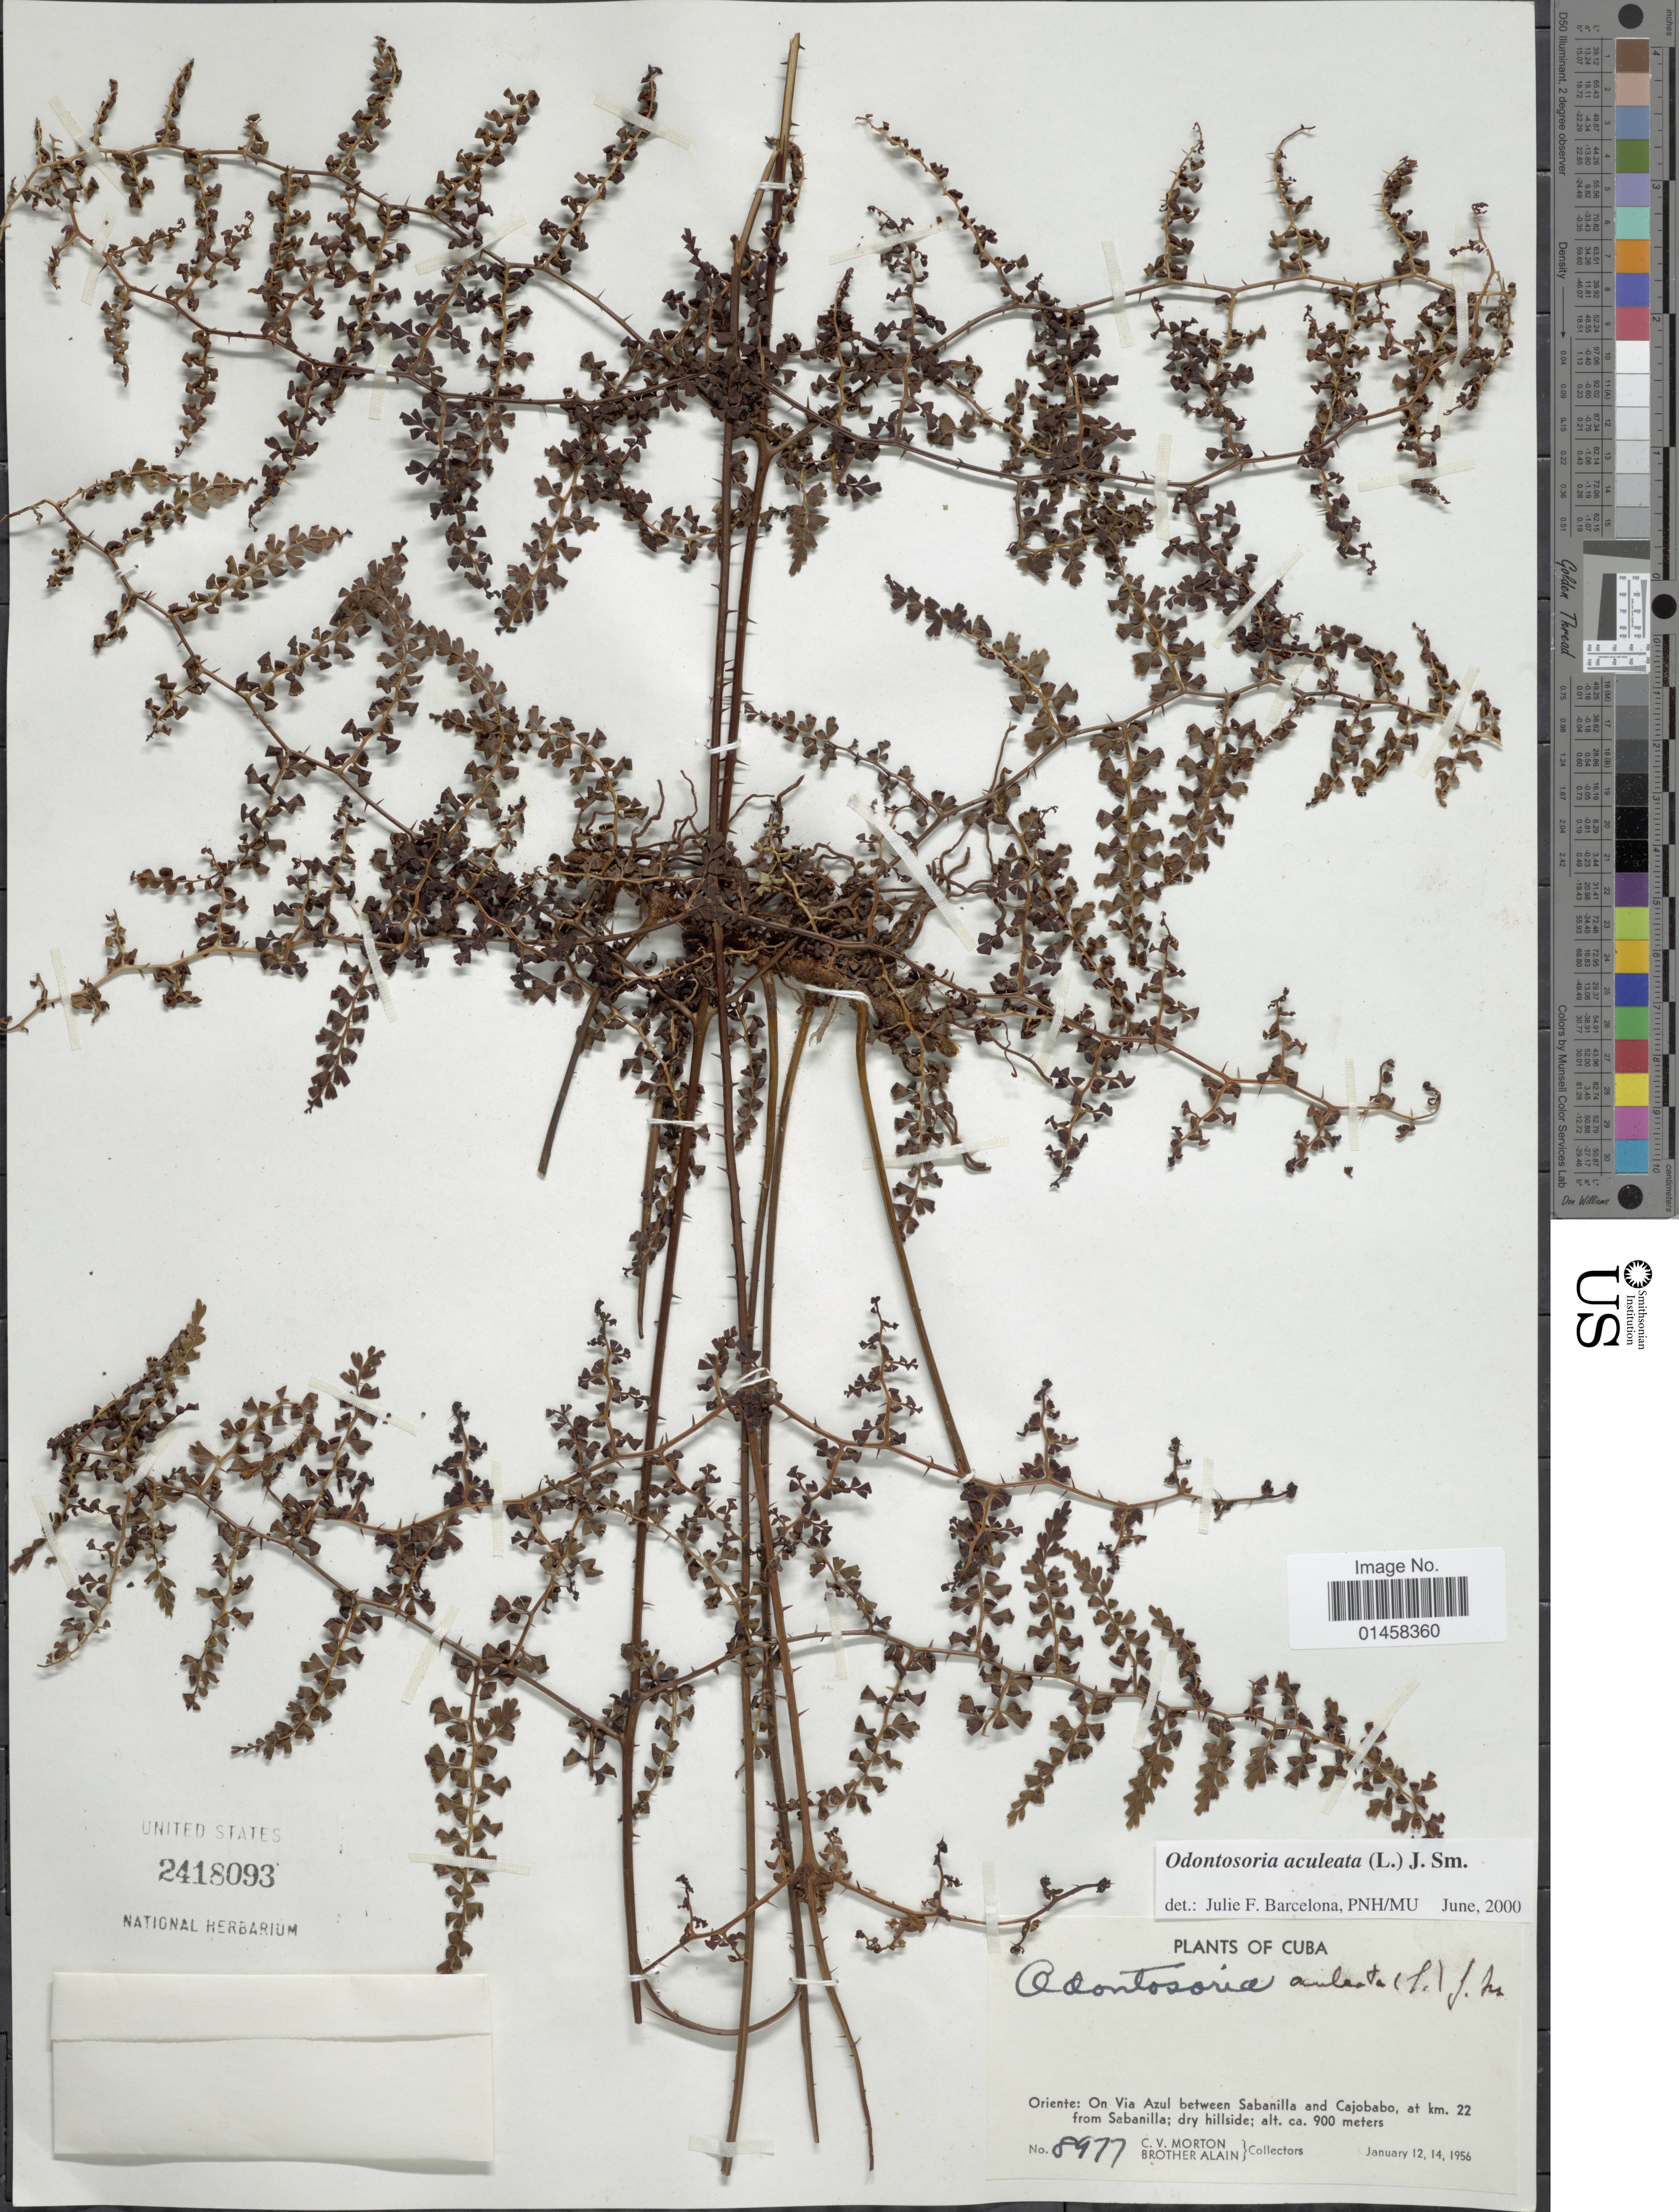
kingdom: Plantae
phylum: Tracheophyta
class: Polypodiopsida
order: Polypodiales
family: Lindsaeaceae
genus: Odontosoria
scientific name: Odontosoria aculeata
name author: (L.) J. Sm.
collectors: C. V. Morton & Bro. Alain - DO NOT USE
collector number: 8977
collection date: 1956-01-12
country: Cuba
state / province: Oriente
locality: On Via Azul between Sabanilla and Cajobabo, at km. 22 from Sabanilla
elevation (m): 900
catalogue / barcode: US 2418093